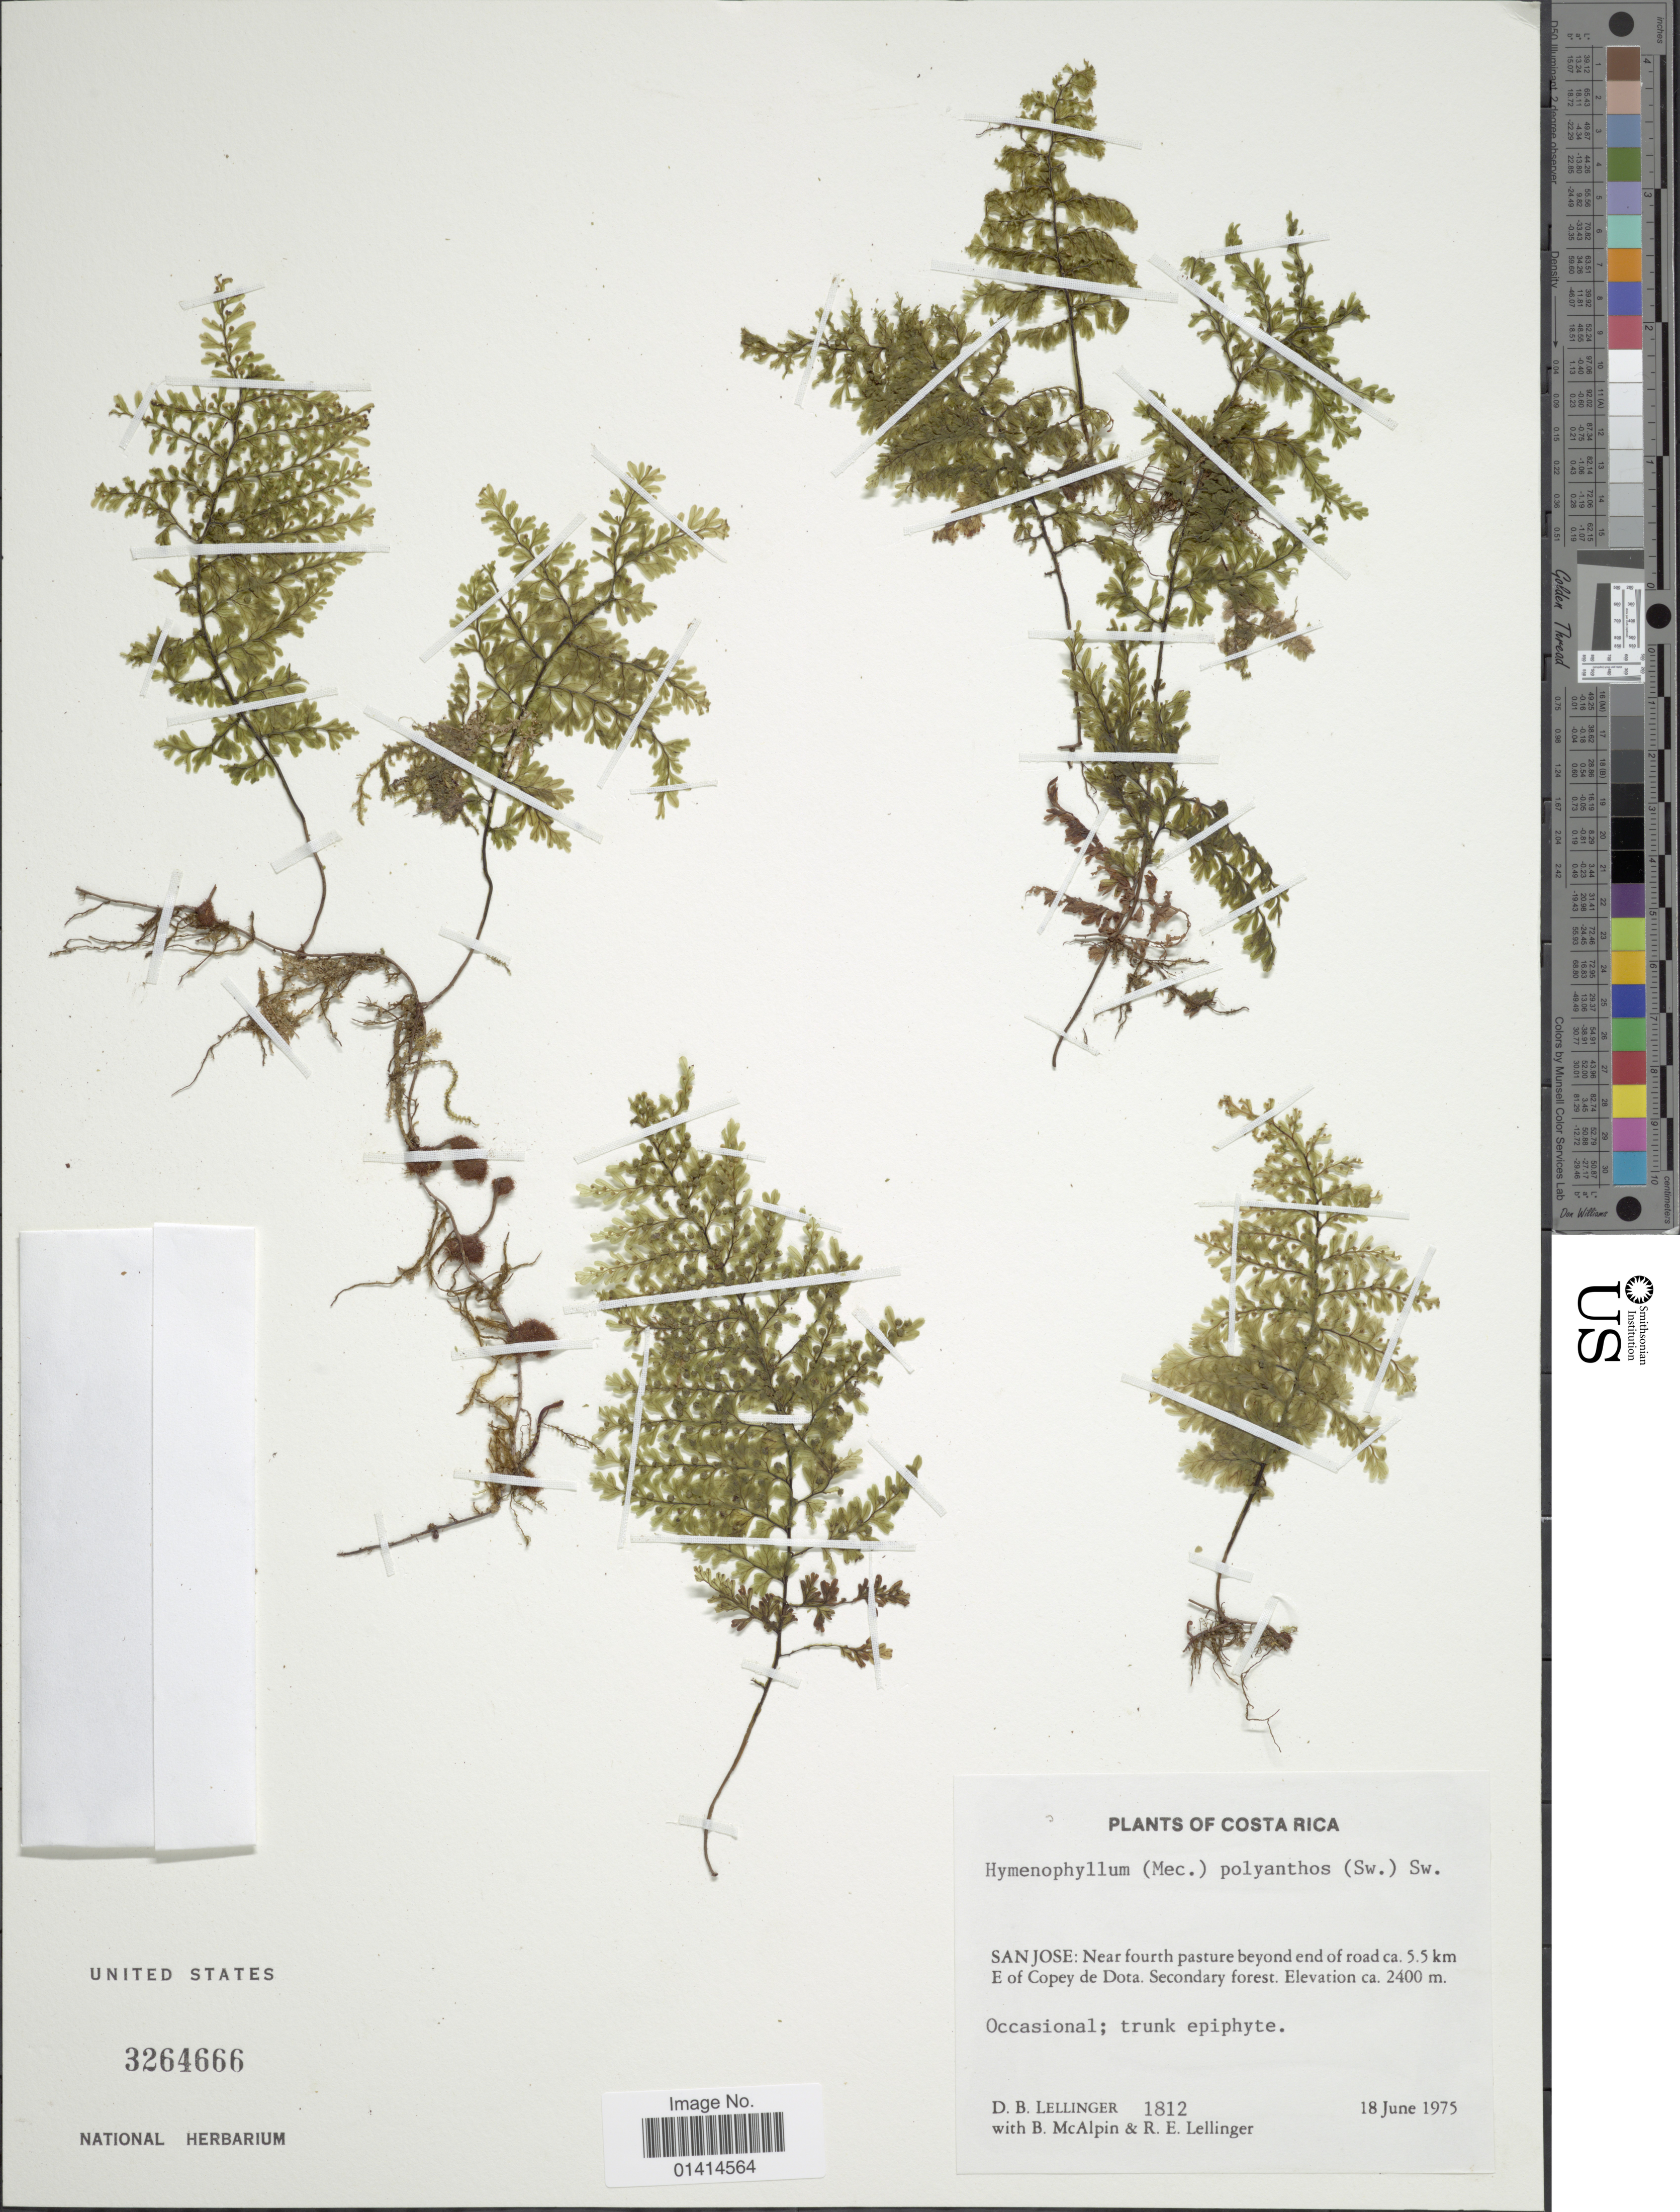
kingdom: Plantae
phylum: Tracheophyta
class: Polypodiopsida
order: Hymenophyllales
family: Hymenophyllaceae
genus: Hymenophyllum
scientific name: Hymenophyllum polyanthos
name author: (Sw.) Sw.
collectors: D. B. Lellinger, B. Mcalpin & R. E. Lellinger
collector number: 1812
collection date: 1975-06-18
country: Costa Rica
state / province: San José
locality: Near fouth pasture beyond end of road ca 5.5 km E of Copey de Dota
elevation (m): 2400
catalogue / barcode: US 3264666